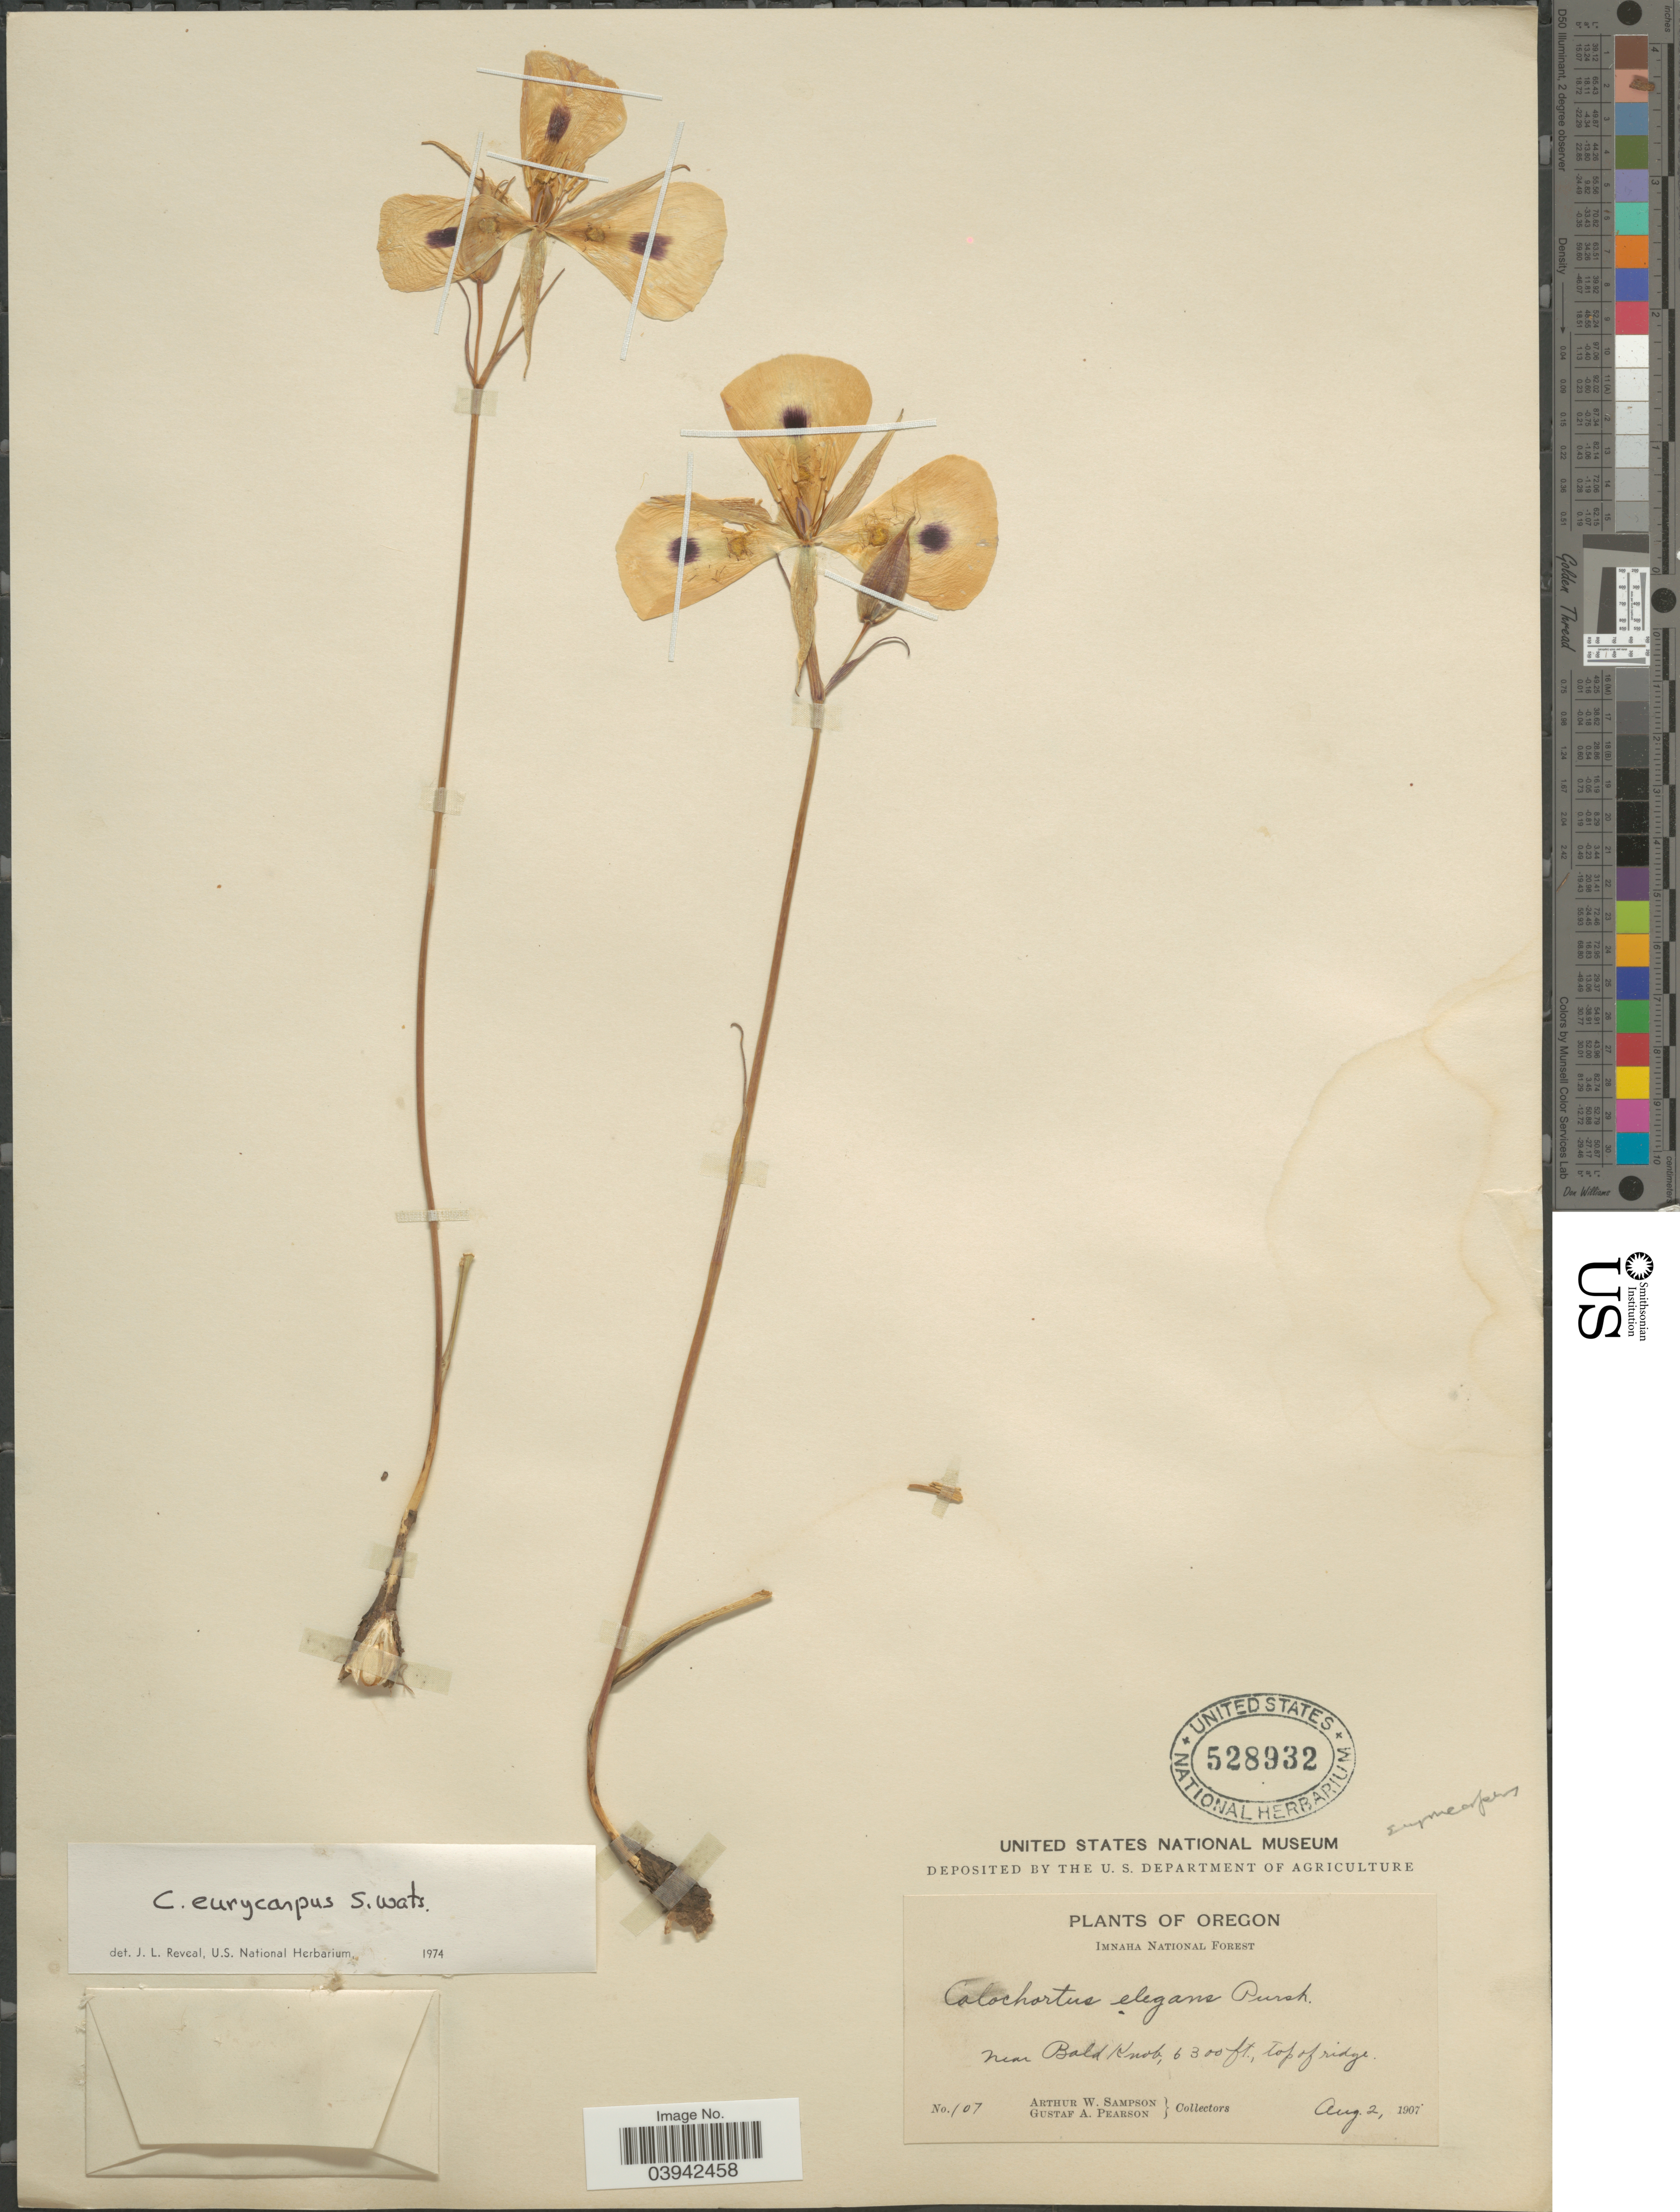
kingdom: Plantae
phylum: Tracheophyta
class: Liliopsida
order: Liliales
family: Liliaceae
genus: Calochortus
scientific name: Calochortus eurycarpus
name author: S. Watson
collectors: A. Sampson & G. Pearson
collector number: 107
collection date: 1907-08-02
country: United States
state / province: Oregon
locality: Imnaha National Forest. Near Bald Knob, top of ridge.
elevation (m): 1920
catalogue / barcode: US 528932